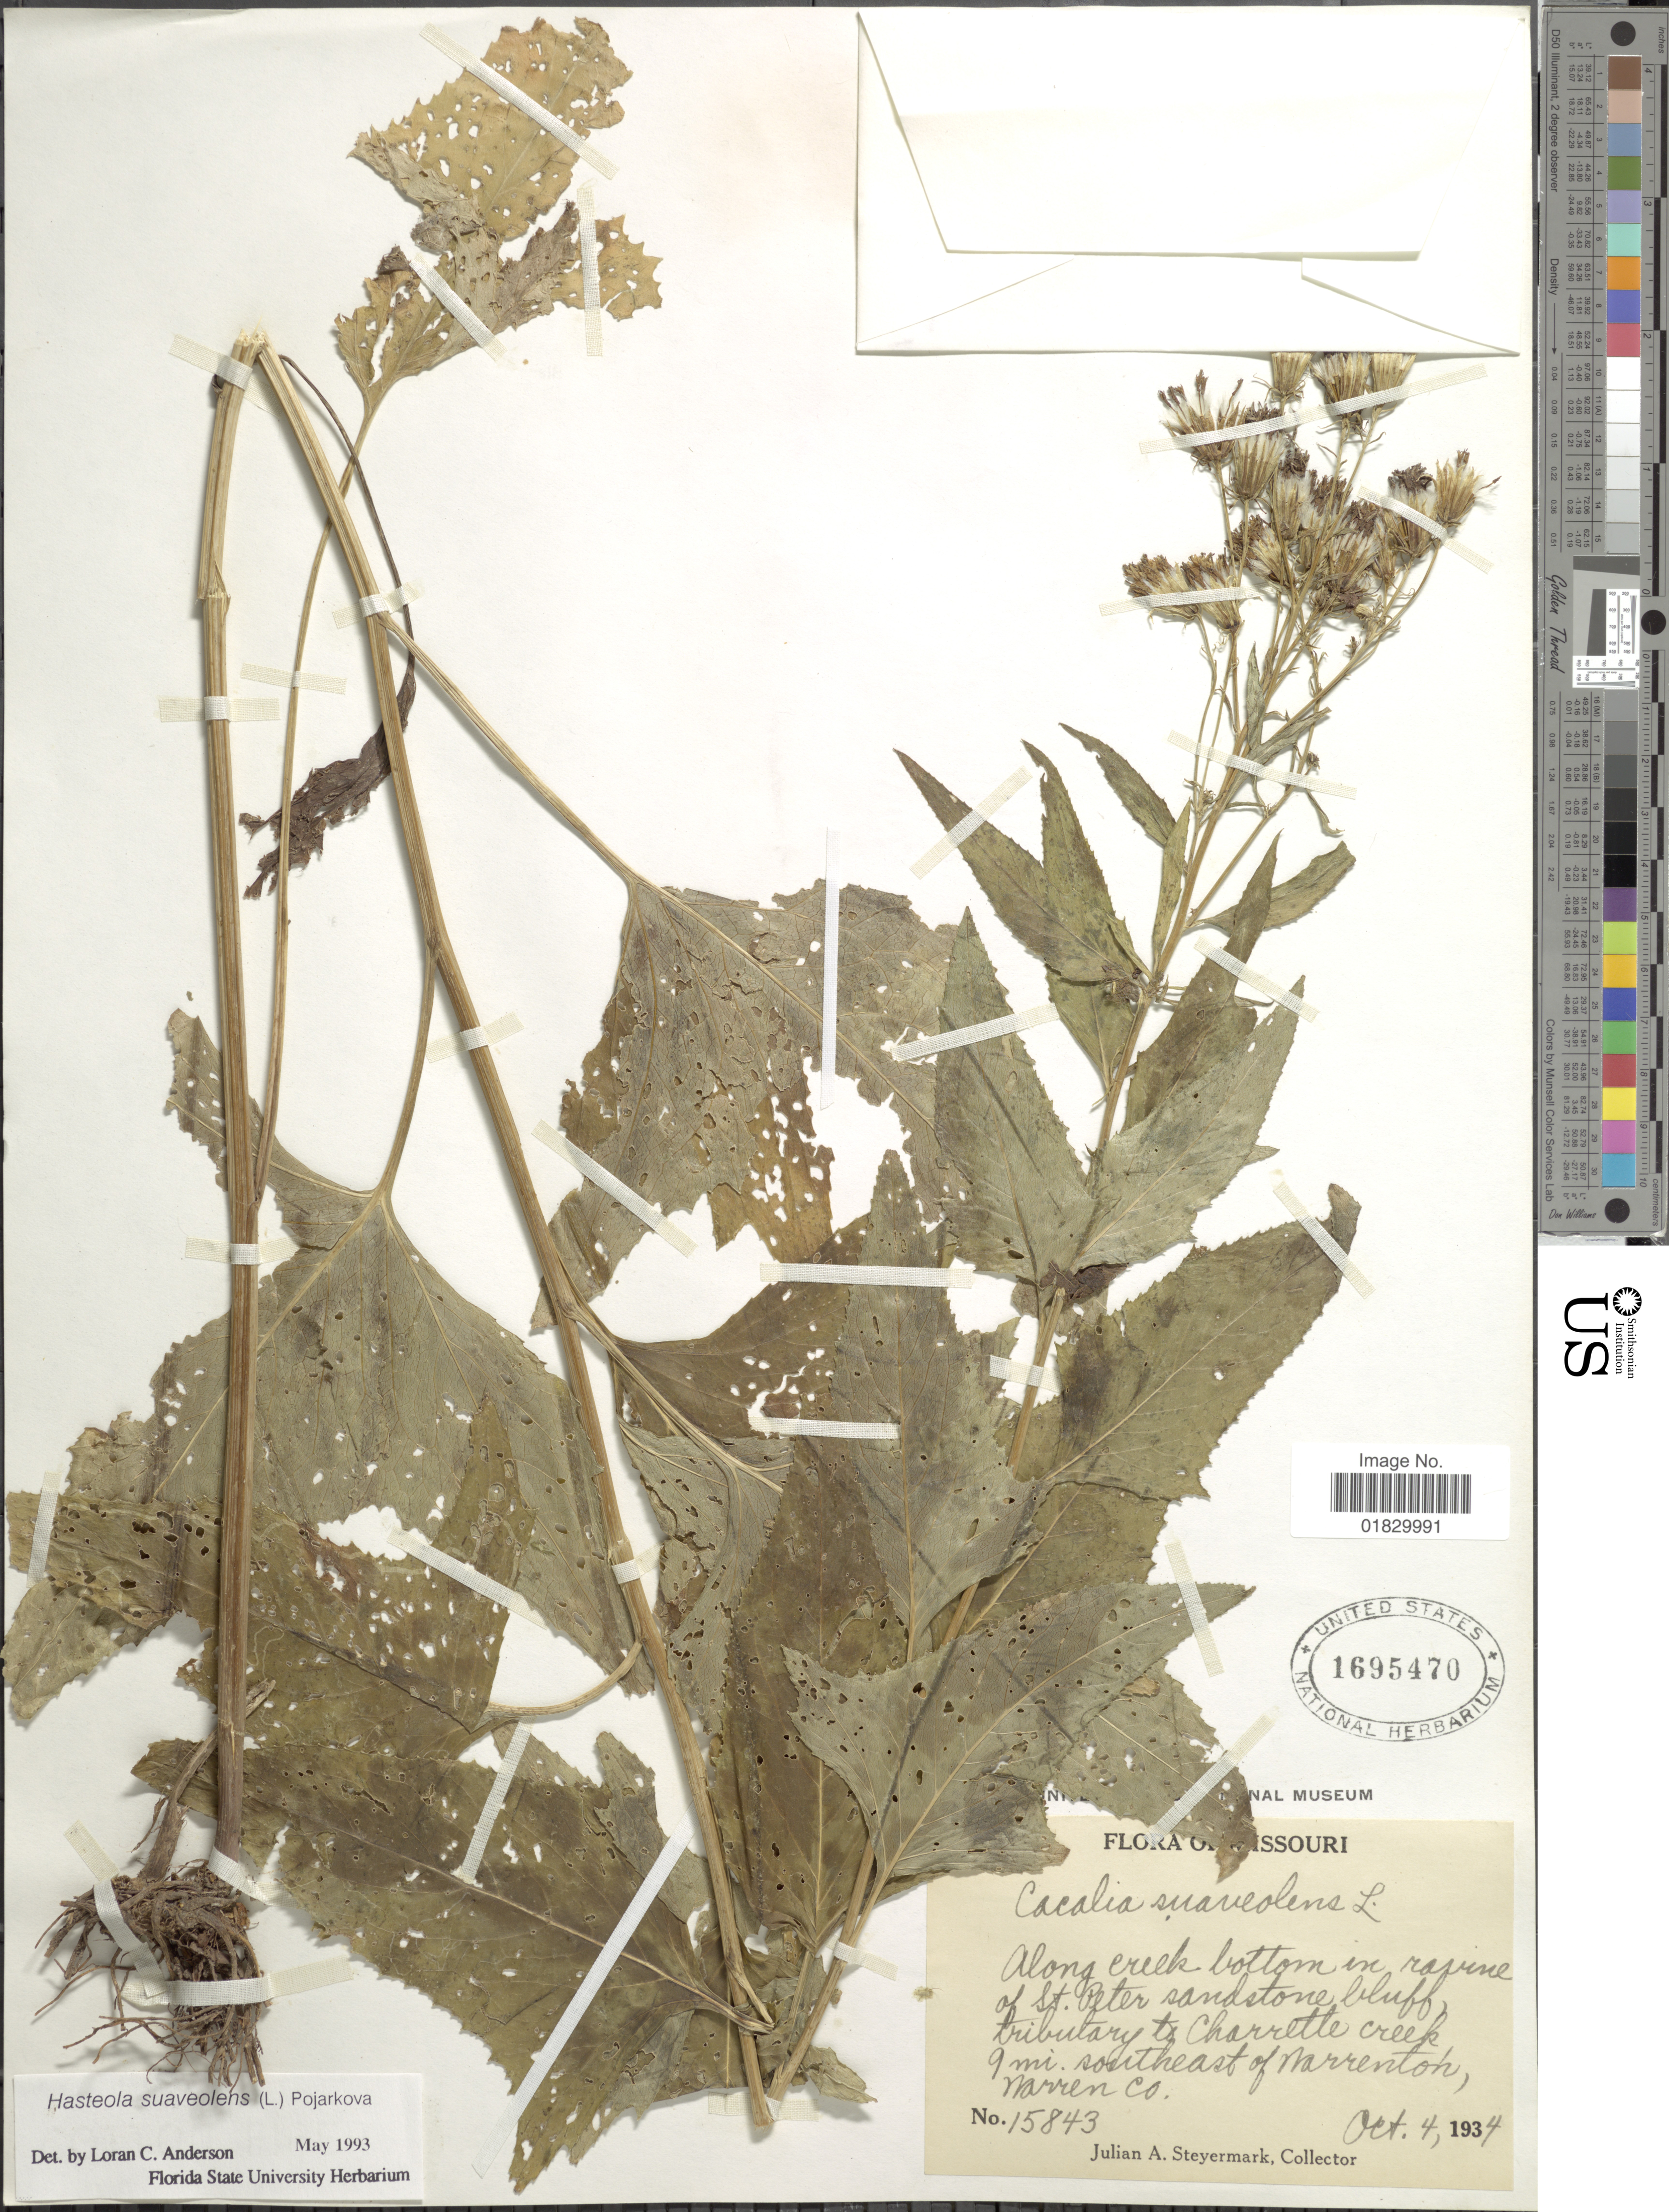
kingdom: Plantae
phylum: Tracheophyta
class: Magnoliopsida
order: Asterales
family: Asteraceae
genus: Hasteola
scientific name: Hasteola suaveolens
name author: (L.) Pojark.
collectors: J. Steyermark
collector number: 15843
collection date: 1934-10-04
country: United States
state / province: Missouri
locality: Along Creek bottom in ravine of St. Peter sandstone bluff, tributary to Charrette creek, 9 mi. southeast of Narrentoh, Narren Co.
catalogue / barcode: US 1695470